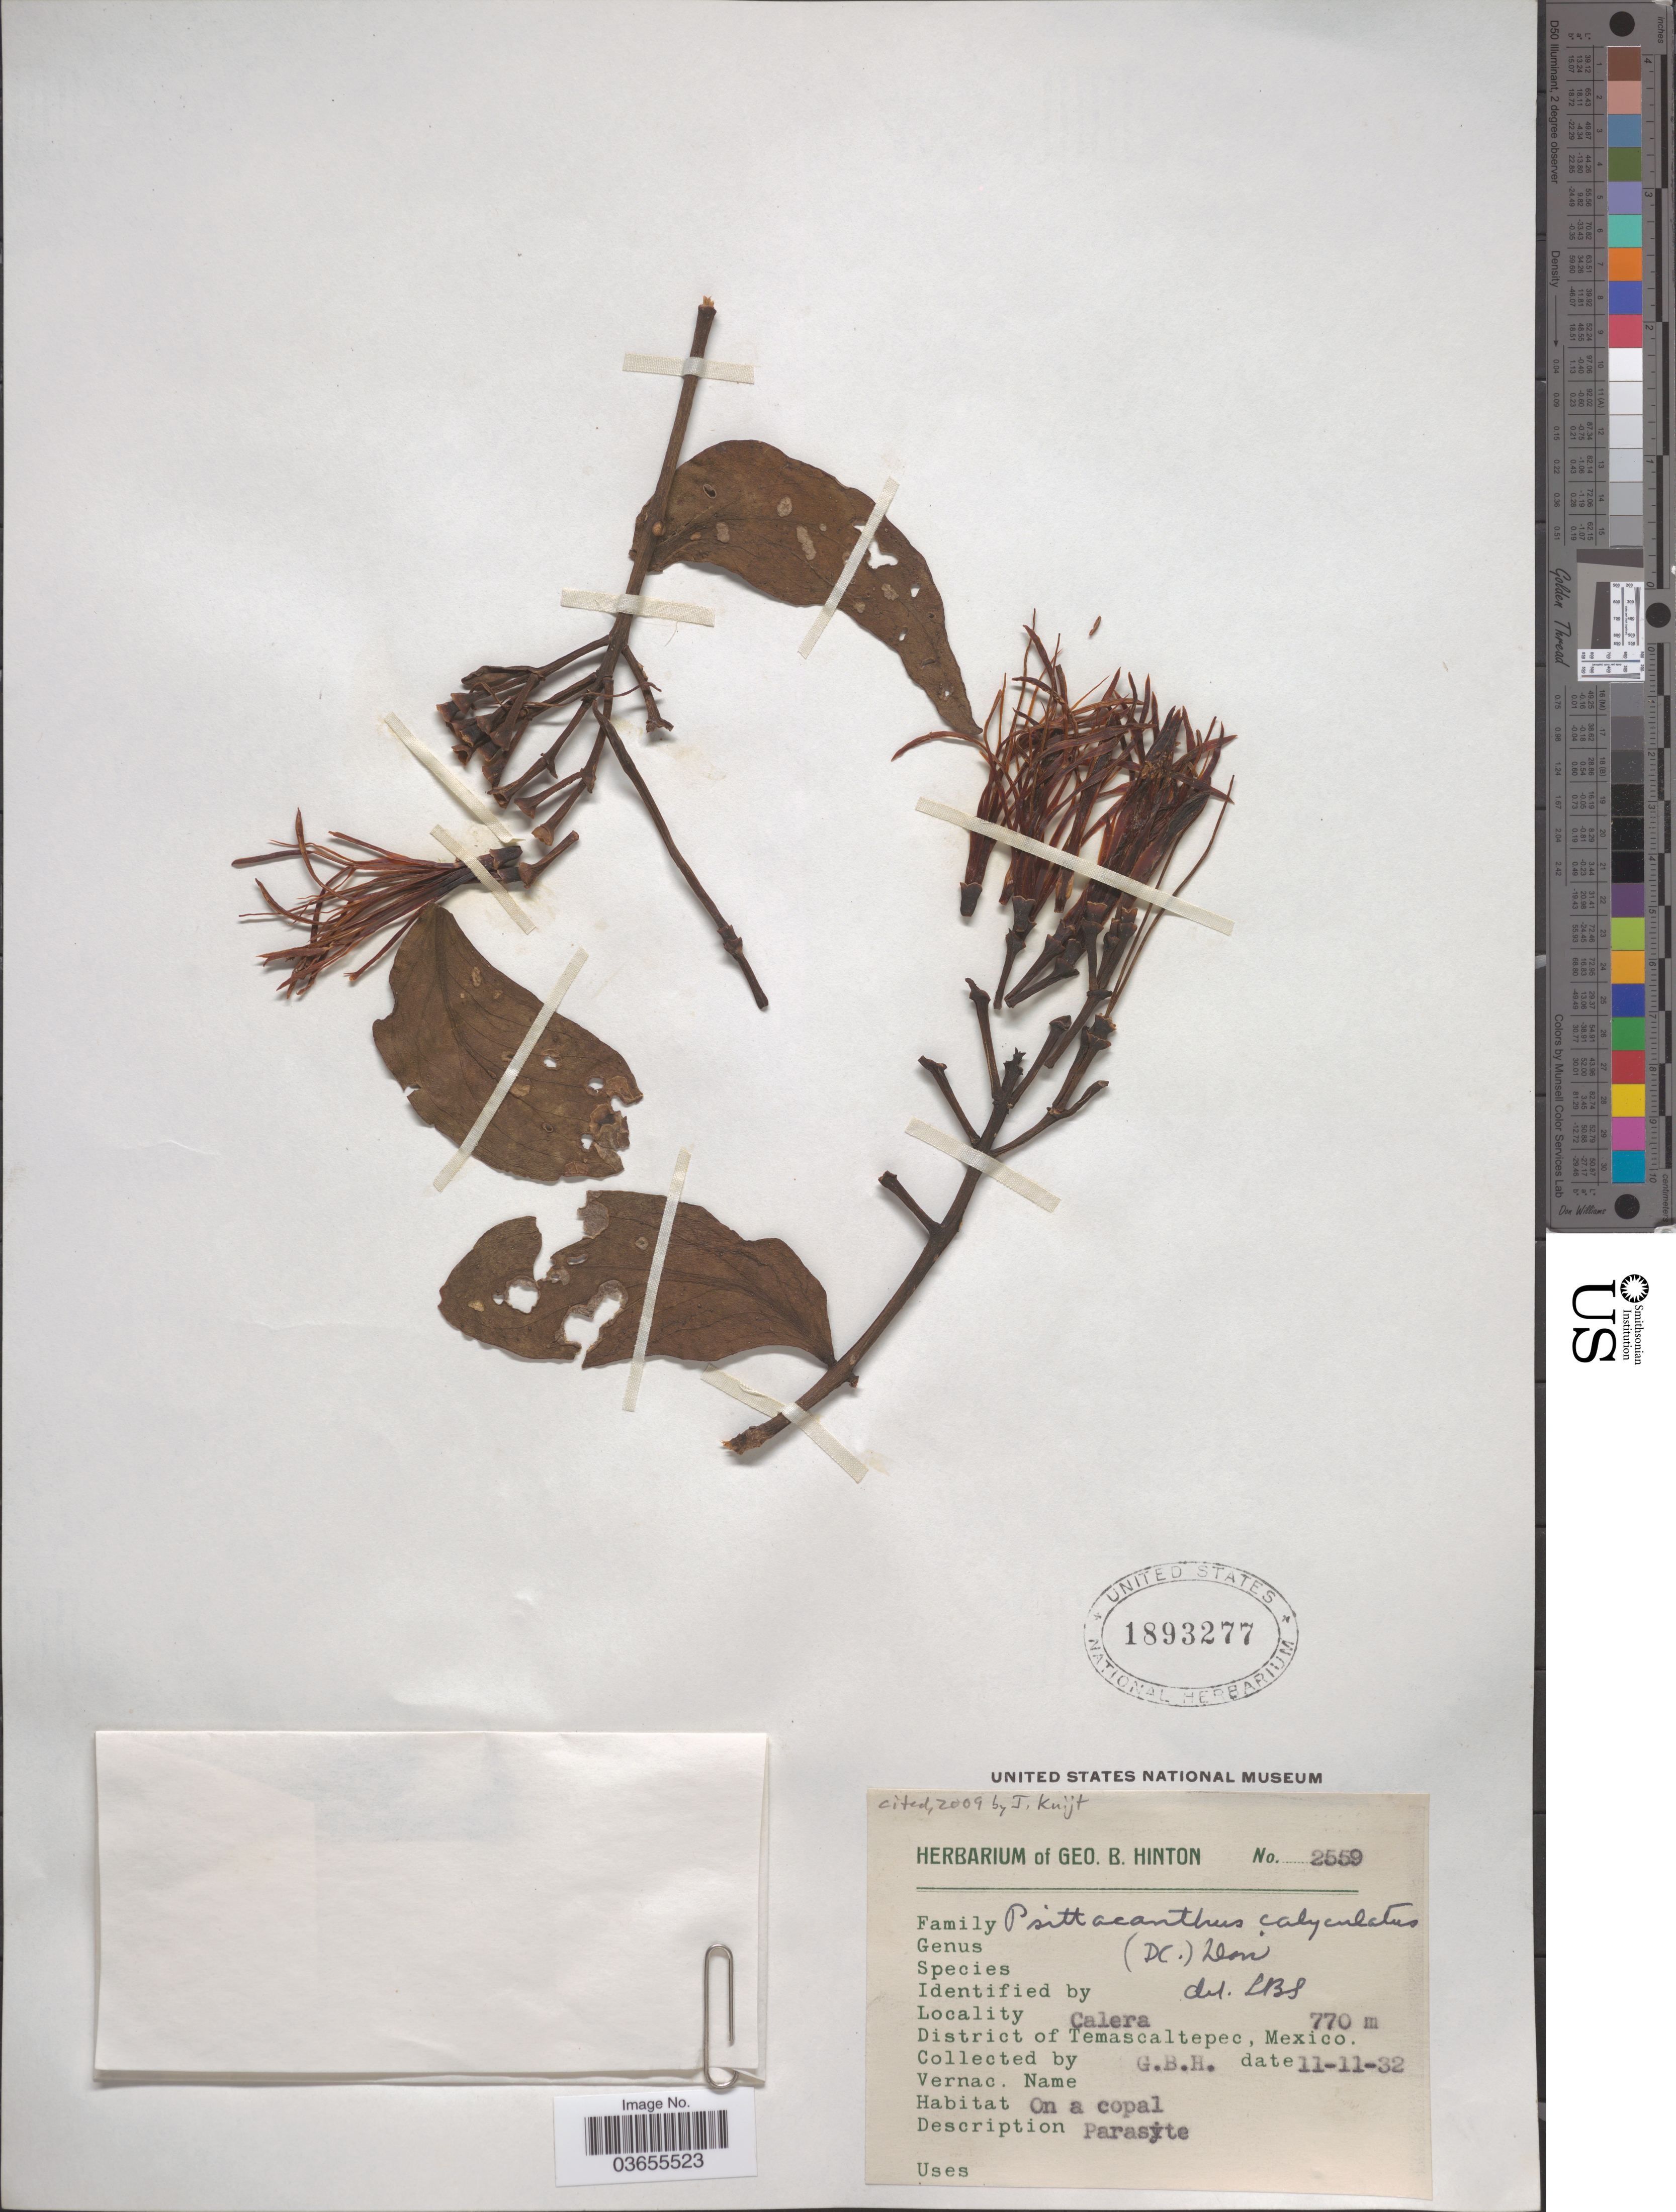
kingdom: Plantae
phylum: Tracheophyta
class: Magnoliopsida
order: Santalales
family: Loranthaceae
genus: Psittacanthus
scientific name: Psittacanthus calyculatus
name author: (DC.) G. Don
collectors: G. B. Hinton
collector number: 2559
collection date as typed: Transcribed d/m/y: 11/11/32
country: Mexico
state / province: México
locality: Calera. District of Temascaltepec.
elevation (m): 770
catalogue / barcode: US 1893277